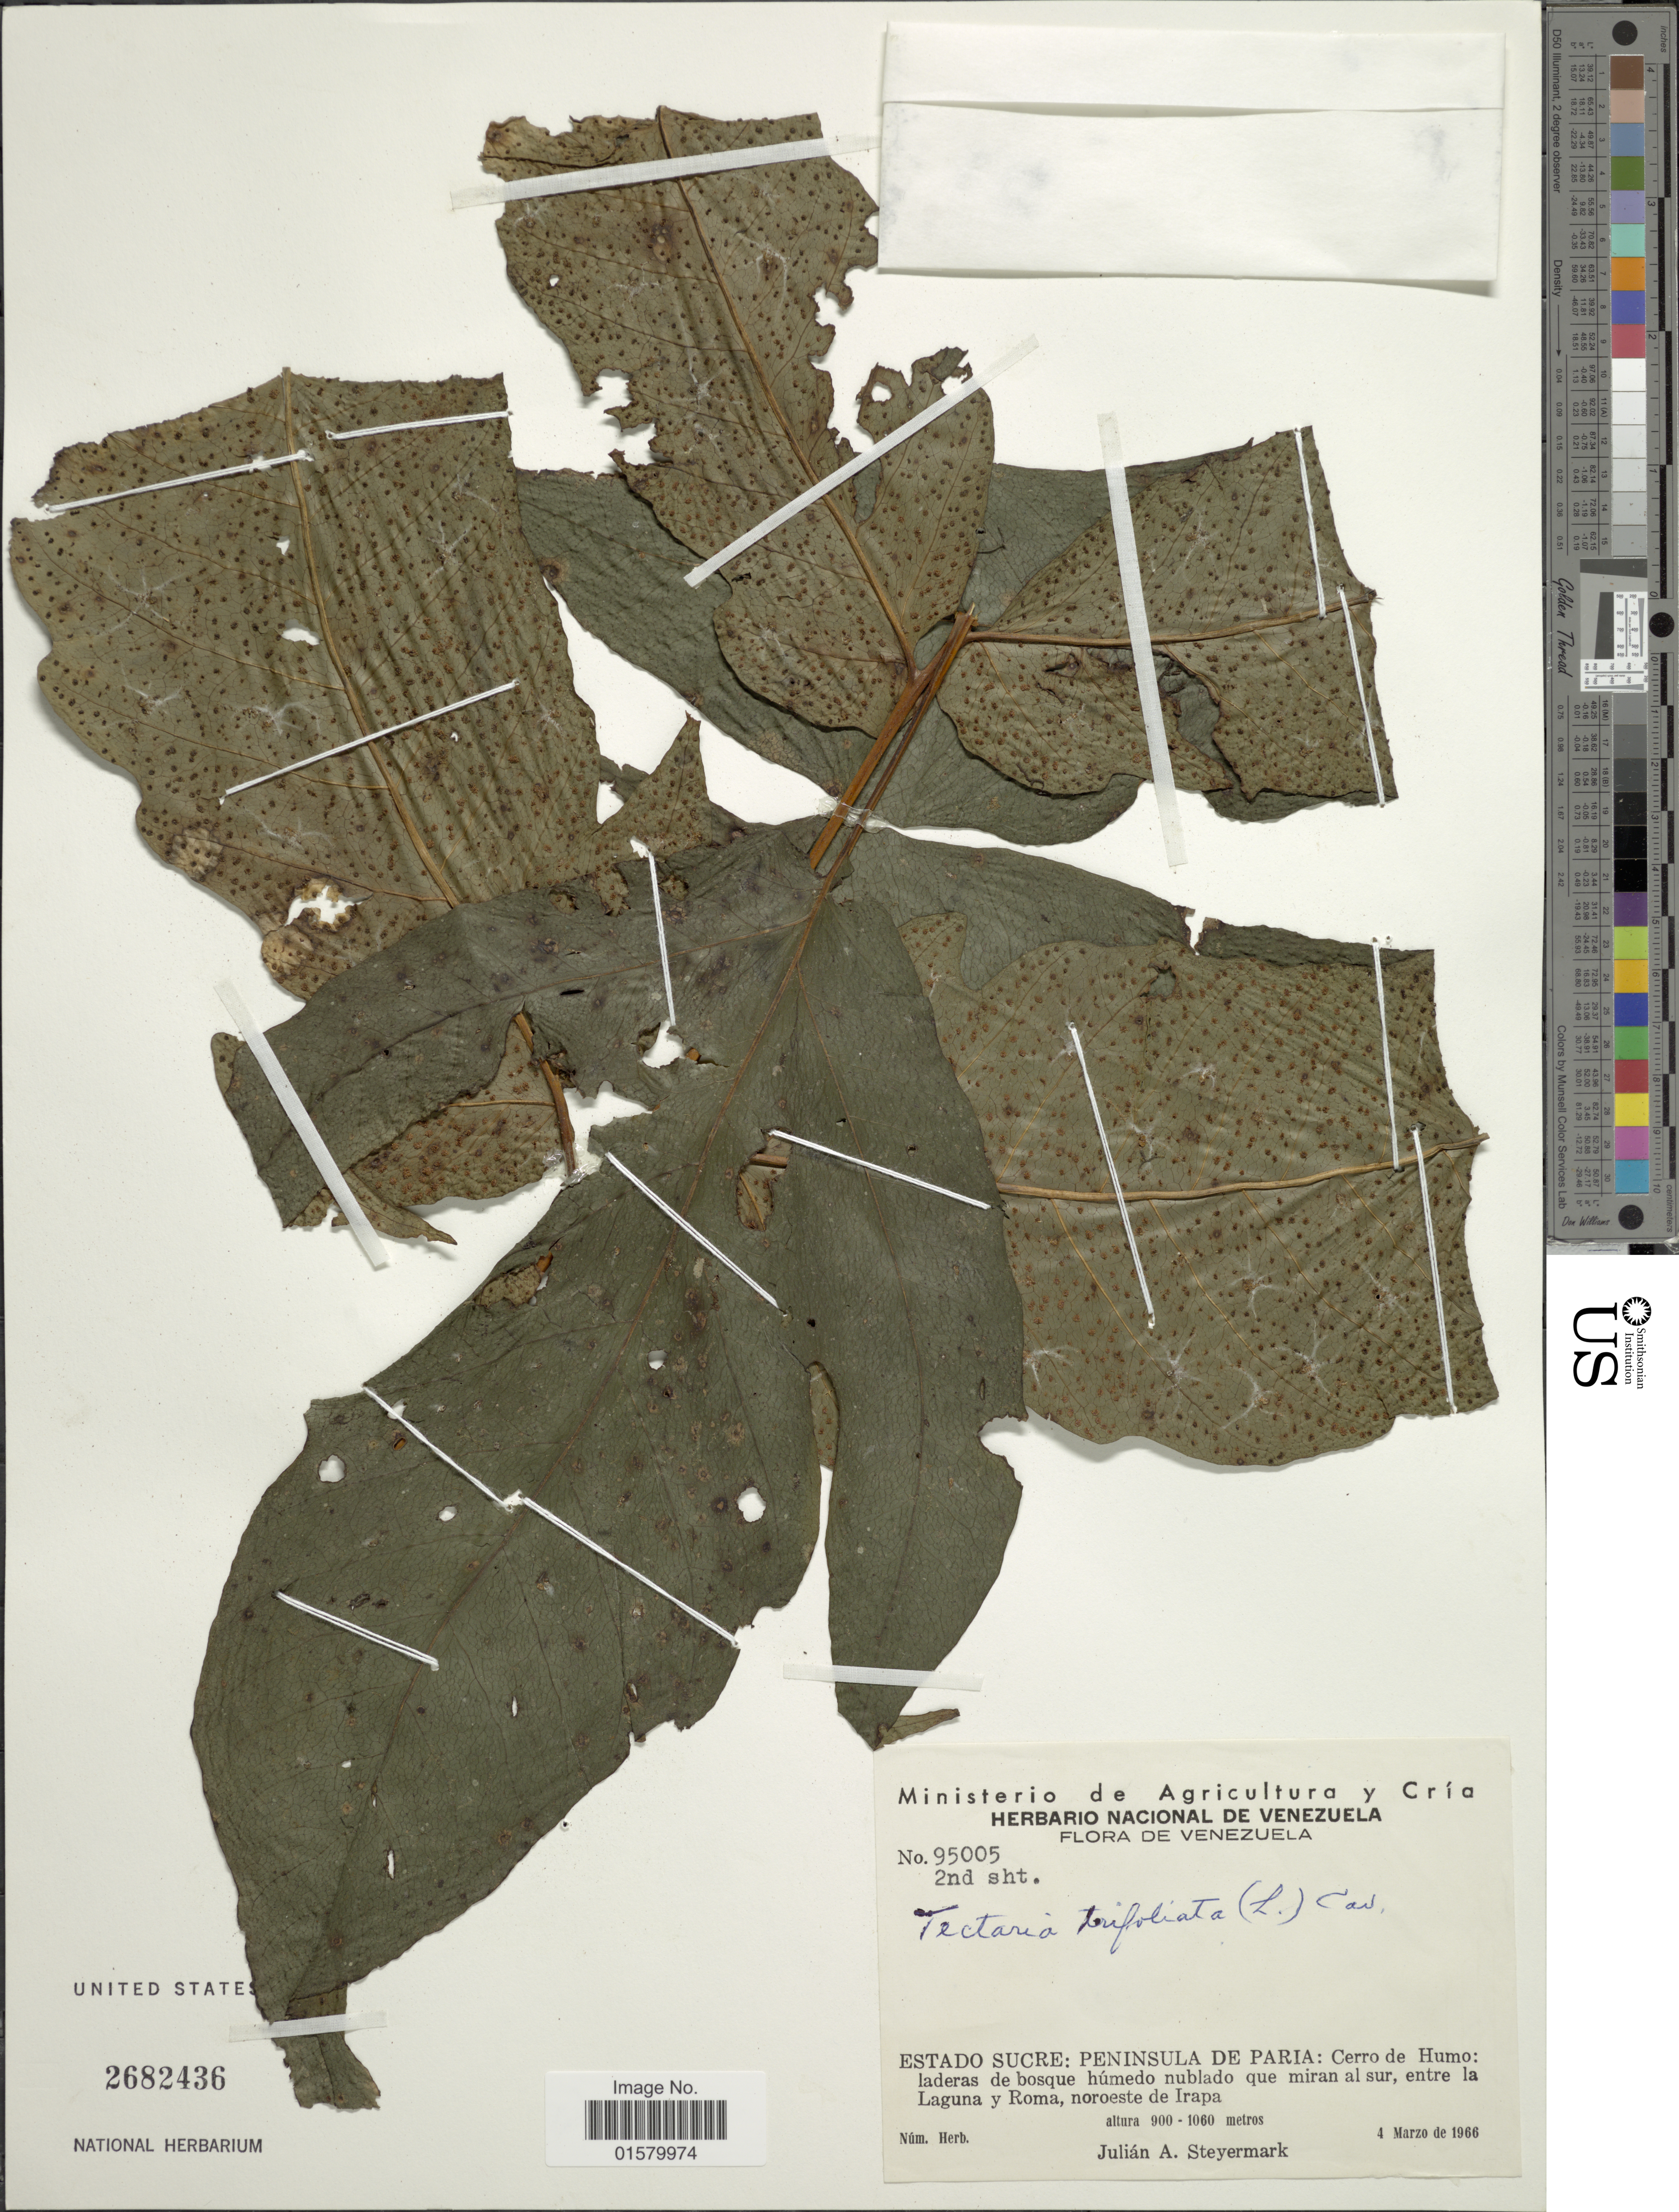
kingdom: Plantae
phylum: Tracheophyta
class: Polypodiopsida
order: Polypodiales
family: Tectariaceae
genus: Tectaria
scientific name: Tectaria trifoliata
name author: (L.) Cav.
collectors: J. Steyermark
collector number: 95005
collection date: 1966-03-04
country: Venezuela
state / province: Sucre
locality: Estado de Sucre: Peninsula de Paria: Cerro de Humo: laderas de bosque humedo nublado que mran al sur, entre la Laguna y Roma, noroeste de Irapa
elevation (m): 900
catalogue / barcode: US 2682436